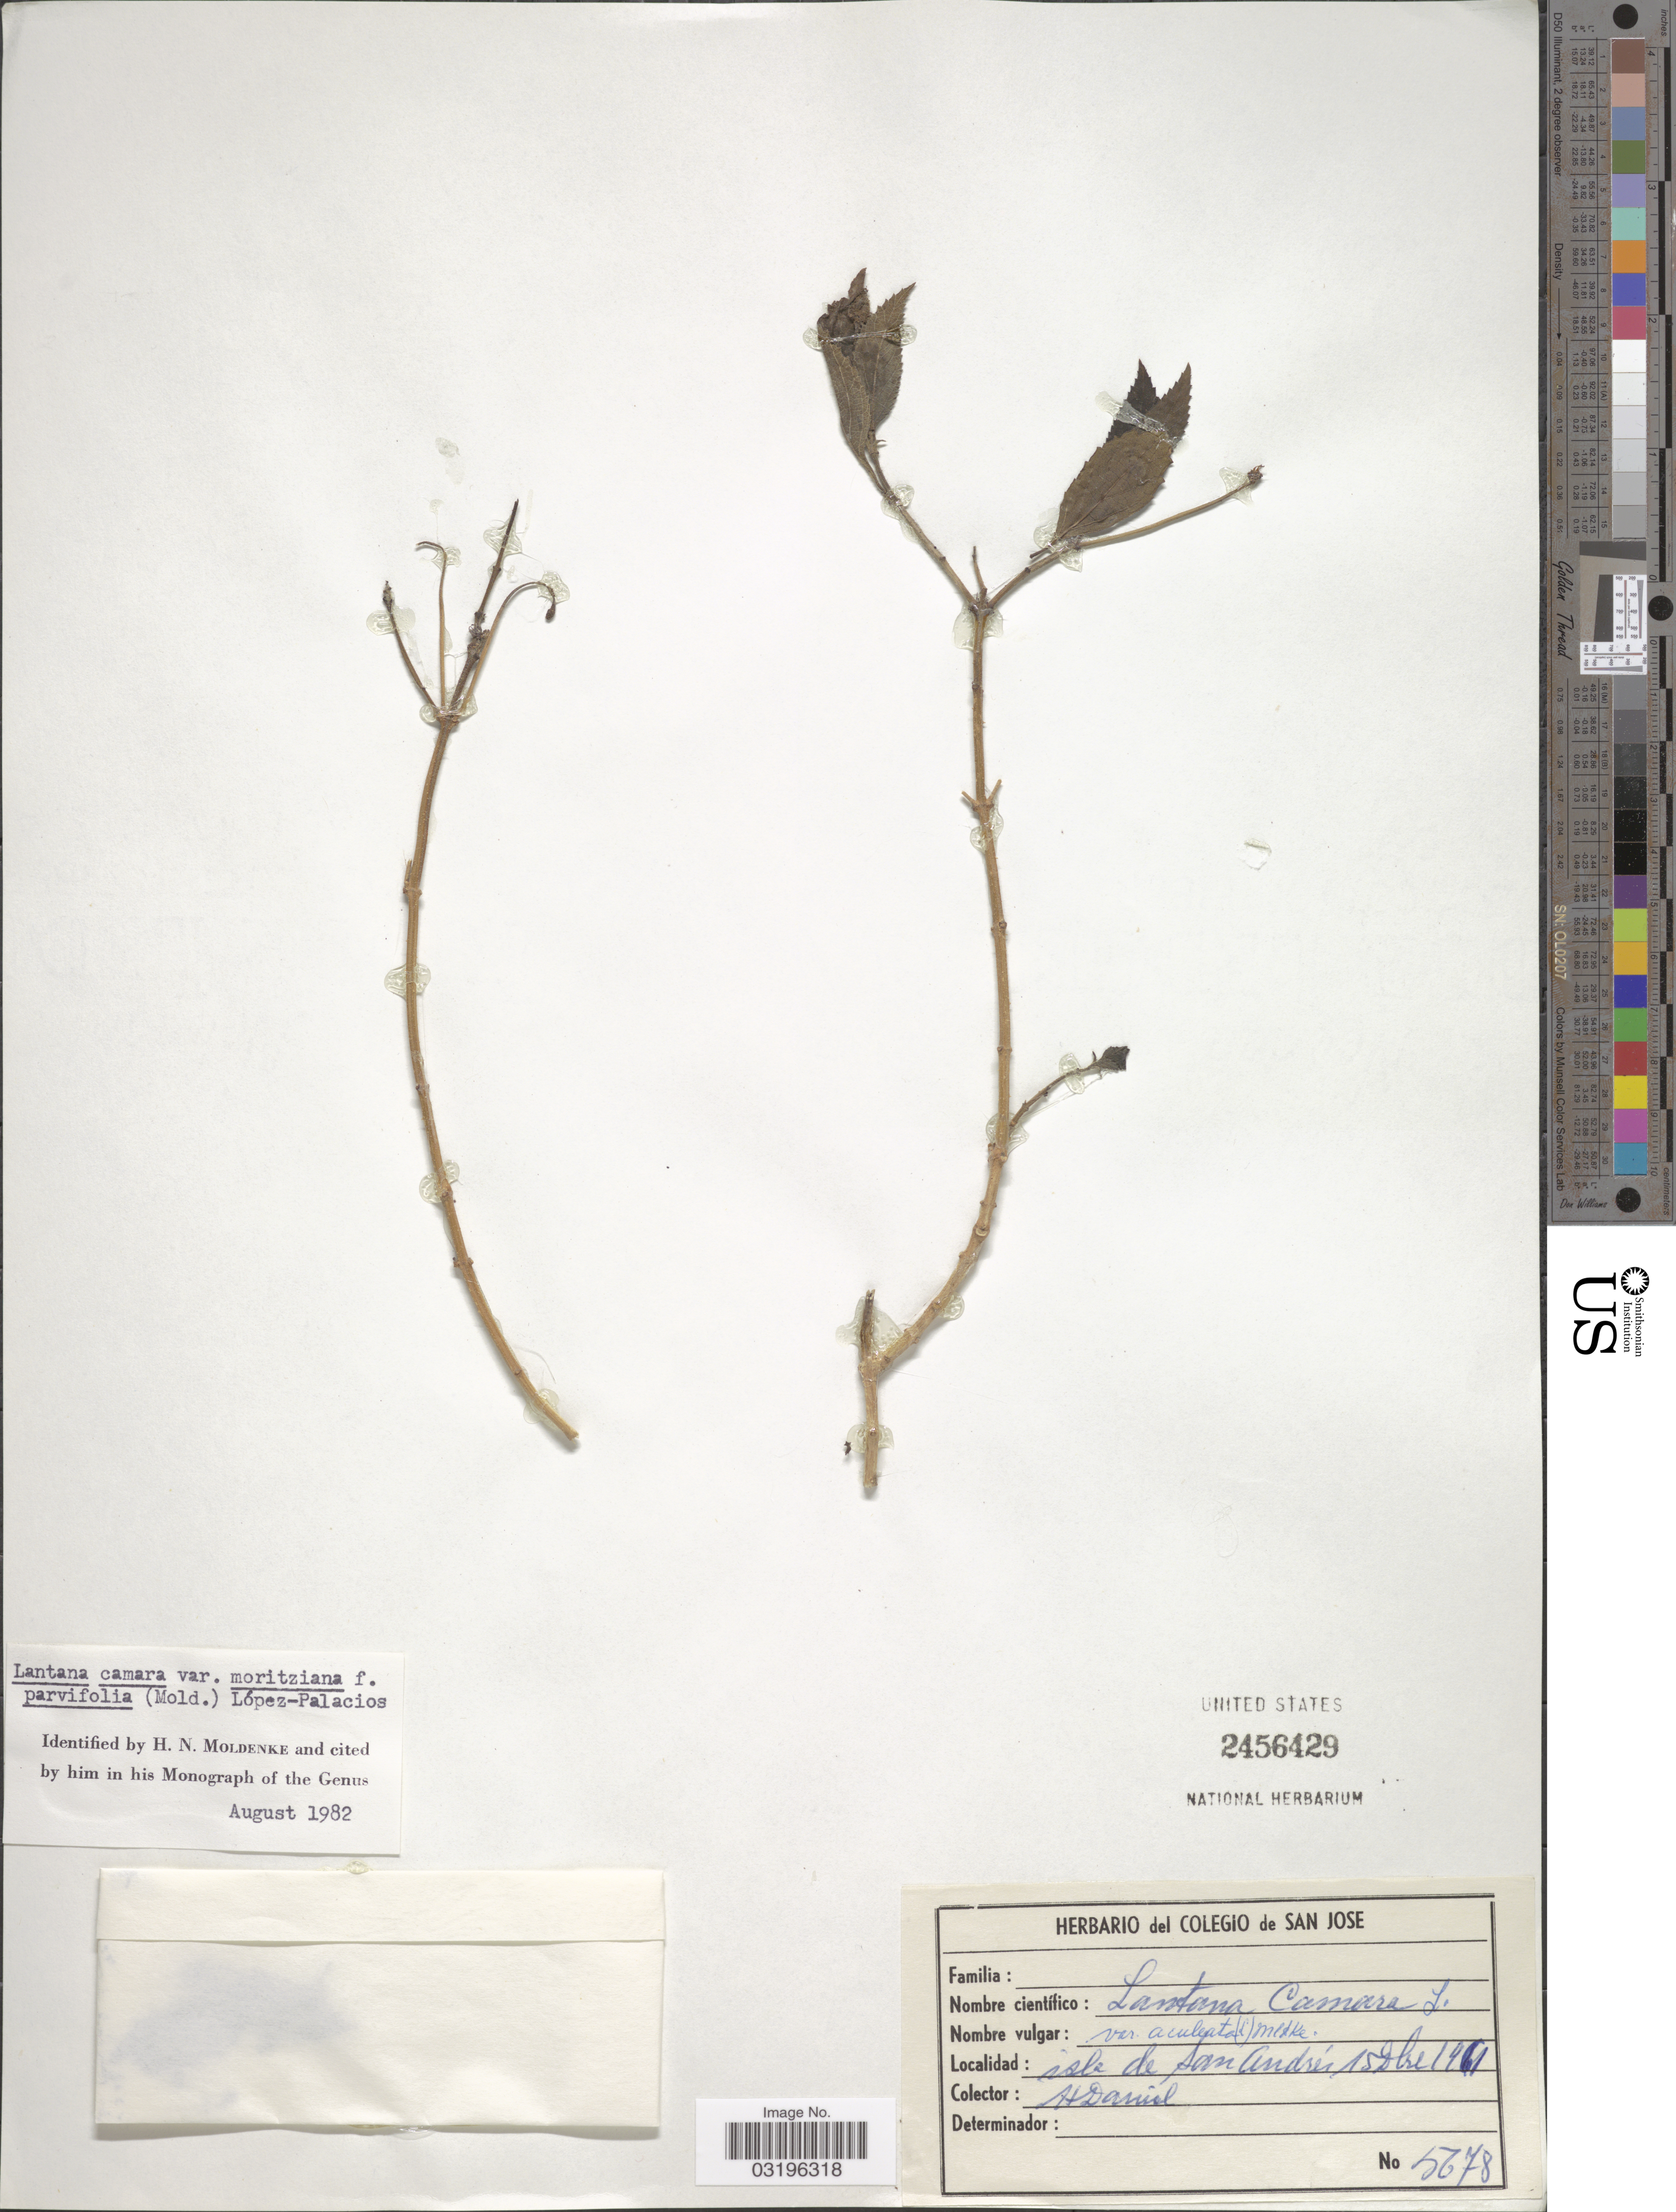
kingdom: Plantae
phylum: Tracheophyta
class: Magnoliopsida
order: Lamiales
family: Verbenaceae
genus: Lantana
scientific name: Lantana camara f. parvifolia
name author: Moldenke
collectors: H. Daniel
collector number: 5678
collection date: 1961-10-15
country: Colombia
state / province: San Andres y Providencia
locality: Isla de San Andrés.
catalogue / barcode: US 2456429